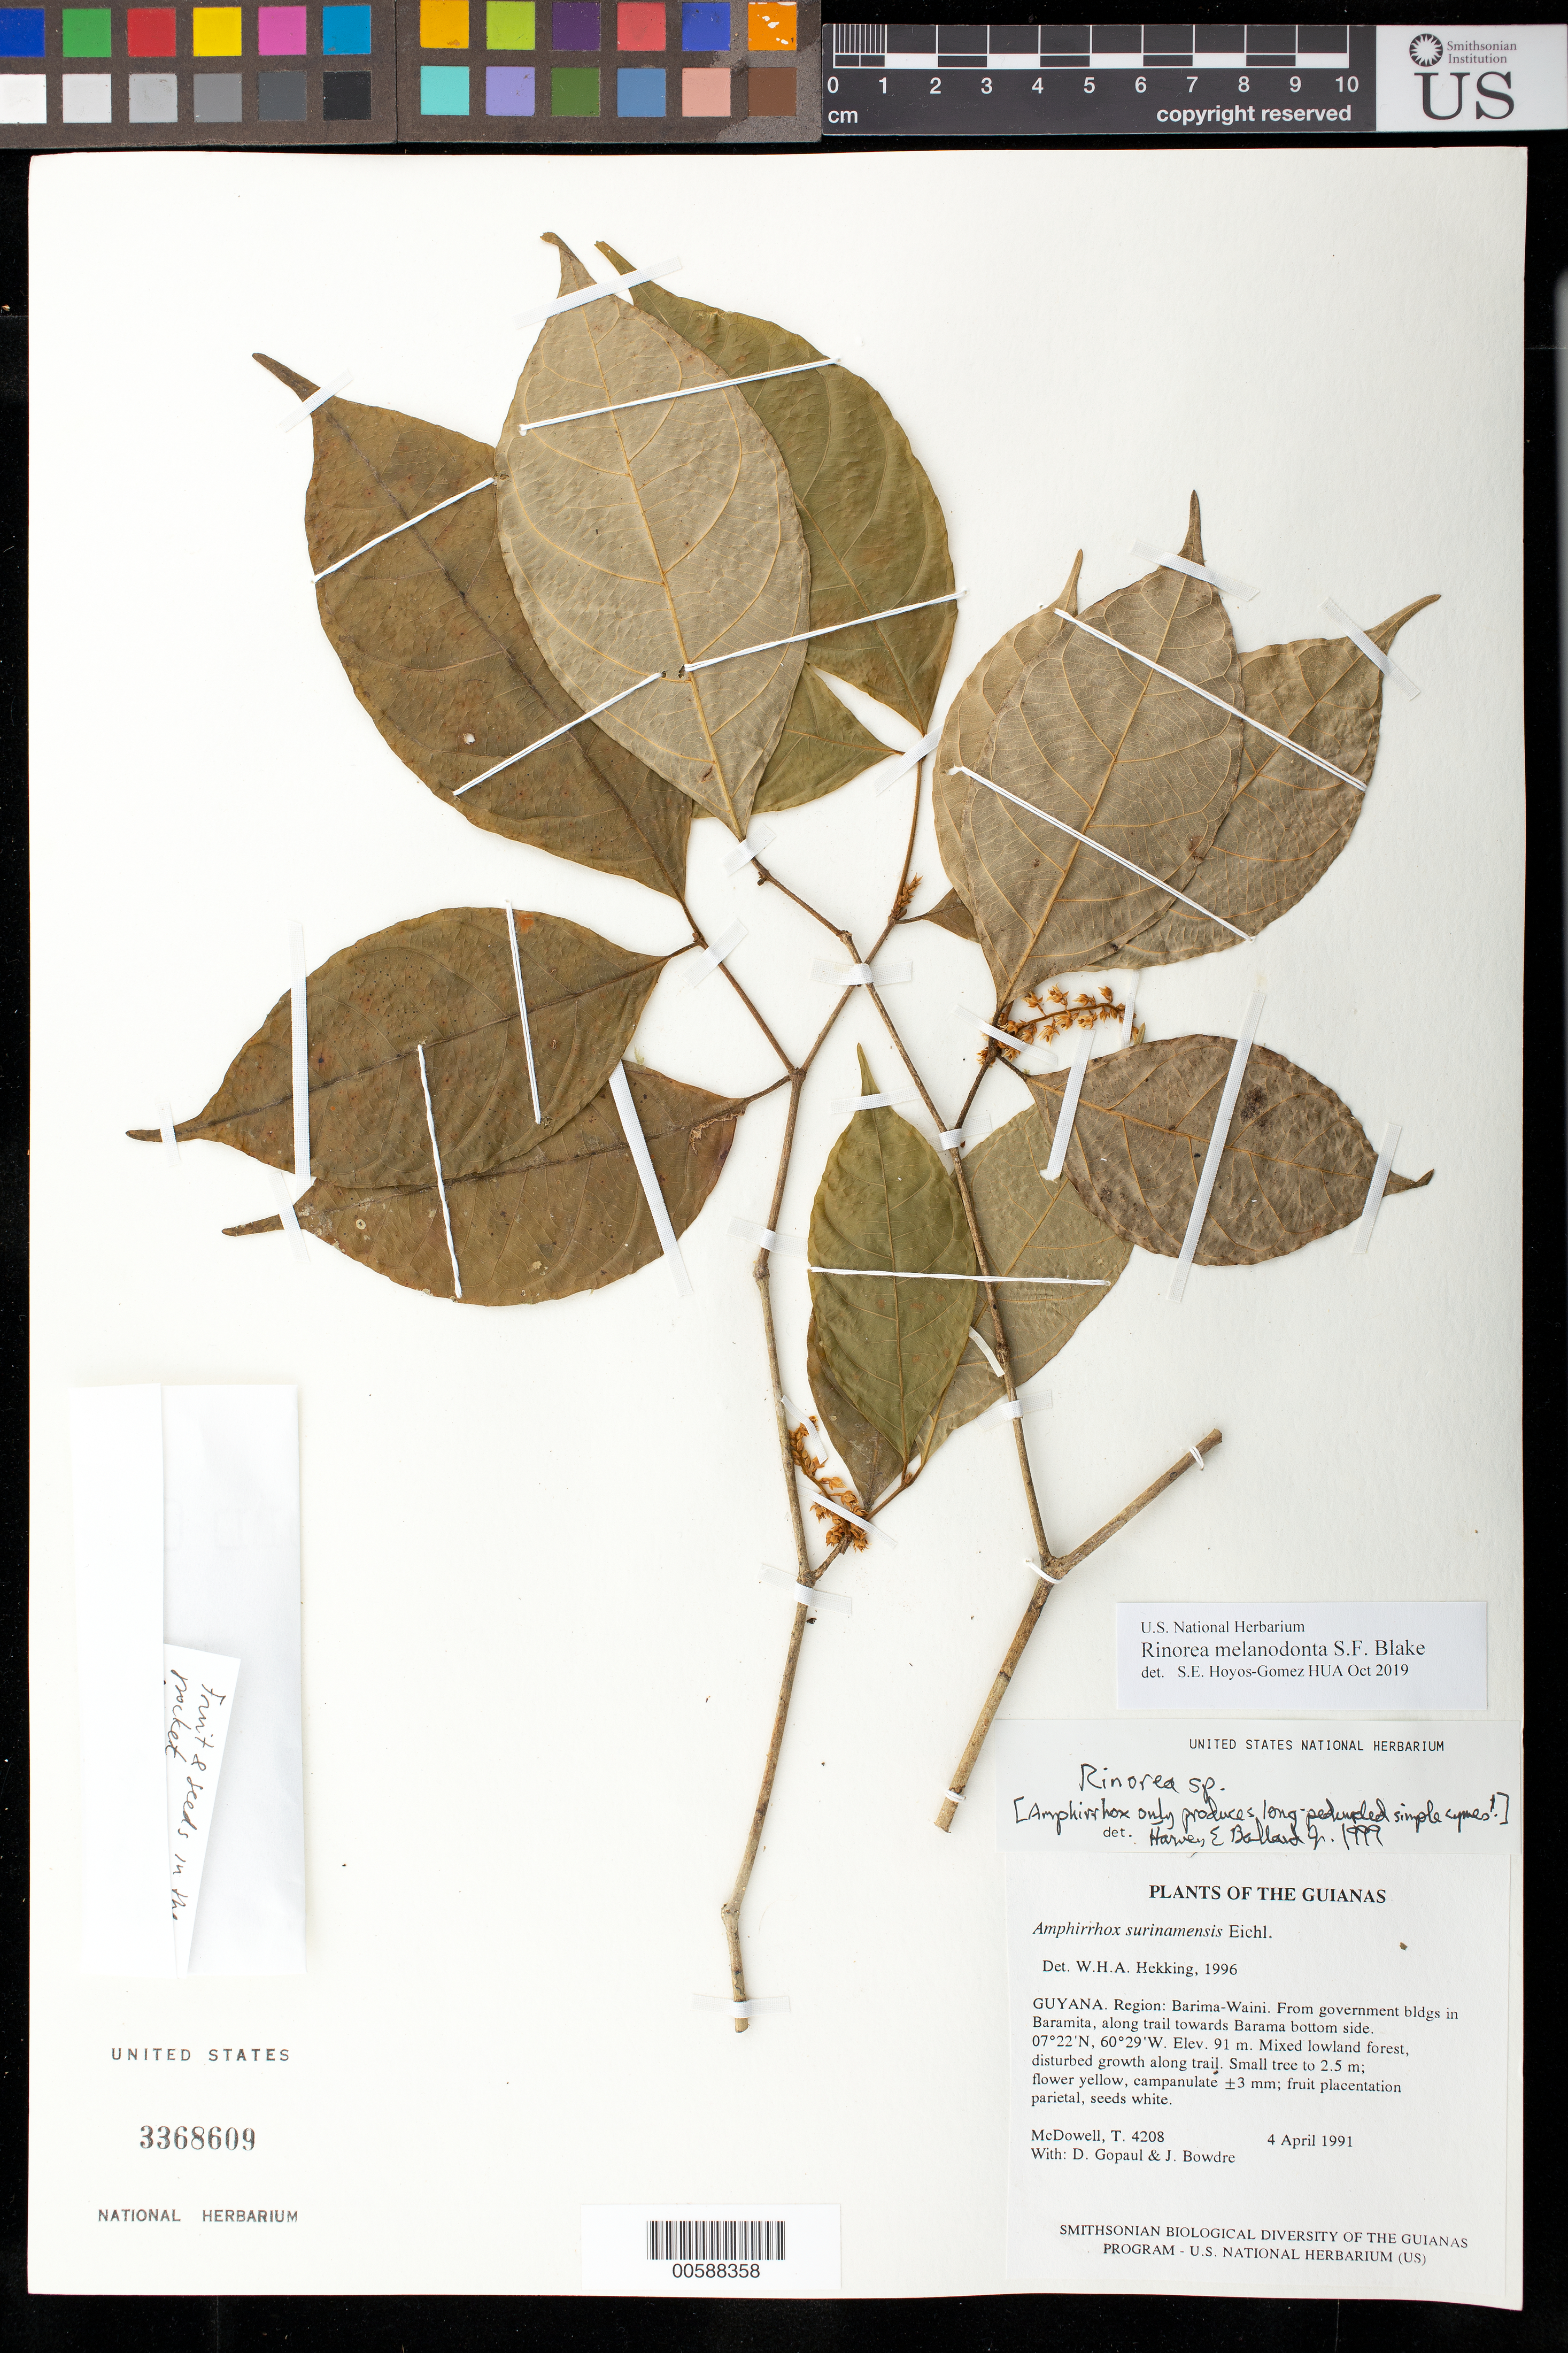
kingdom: Plantae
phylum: Tracheophyta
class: Magnoliopsida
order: Malpighiales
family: Violaceae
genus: Rinorea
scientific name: Rinorea melanodonta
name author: S.F. Blake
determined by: Hoyos-Gomez, S. E.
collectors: T. McDowell, D. Gopaul & J. Bowdre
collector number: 4208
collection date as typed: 4 April 1991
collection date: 1991-04-04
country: Guyana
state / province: Barima-Waini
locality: From government buildings in Baramita, along trail towards Barama bottom side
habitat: Mixed lowland forest, disturbed growth along trail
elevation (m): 91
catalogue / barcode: US 3368609